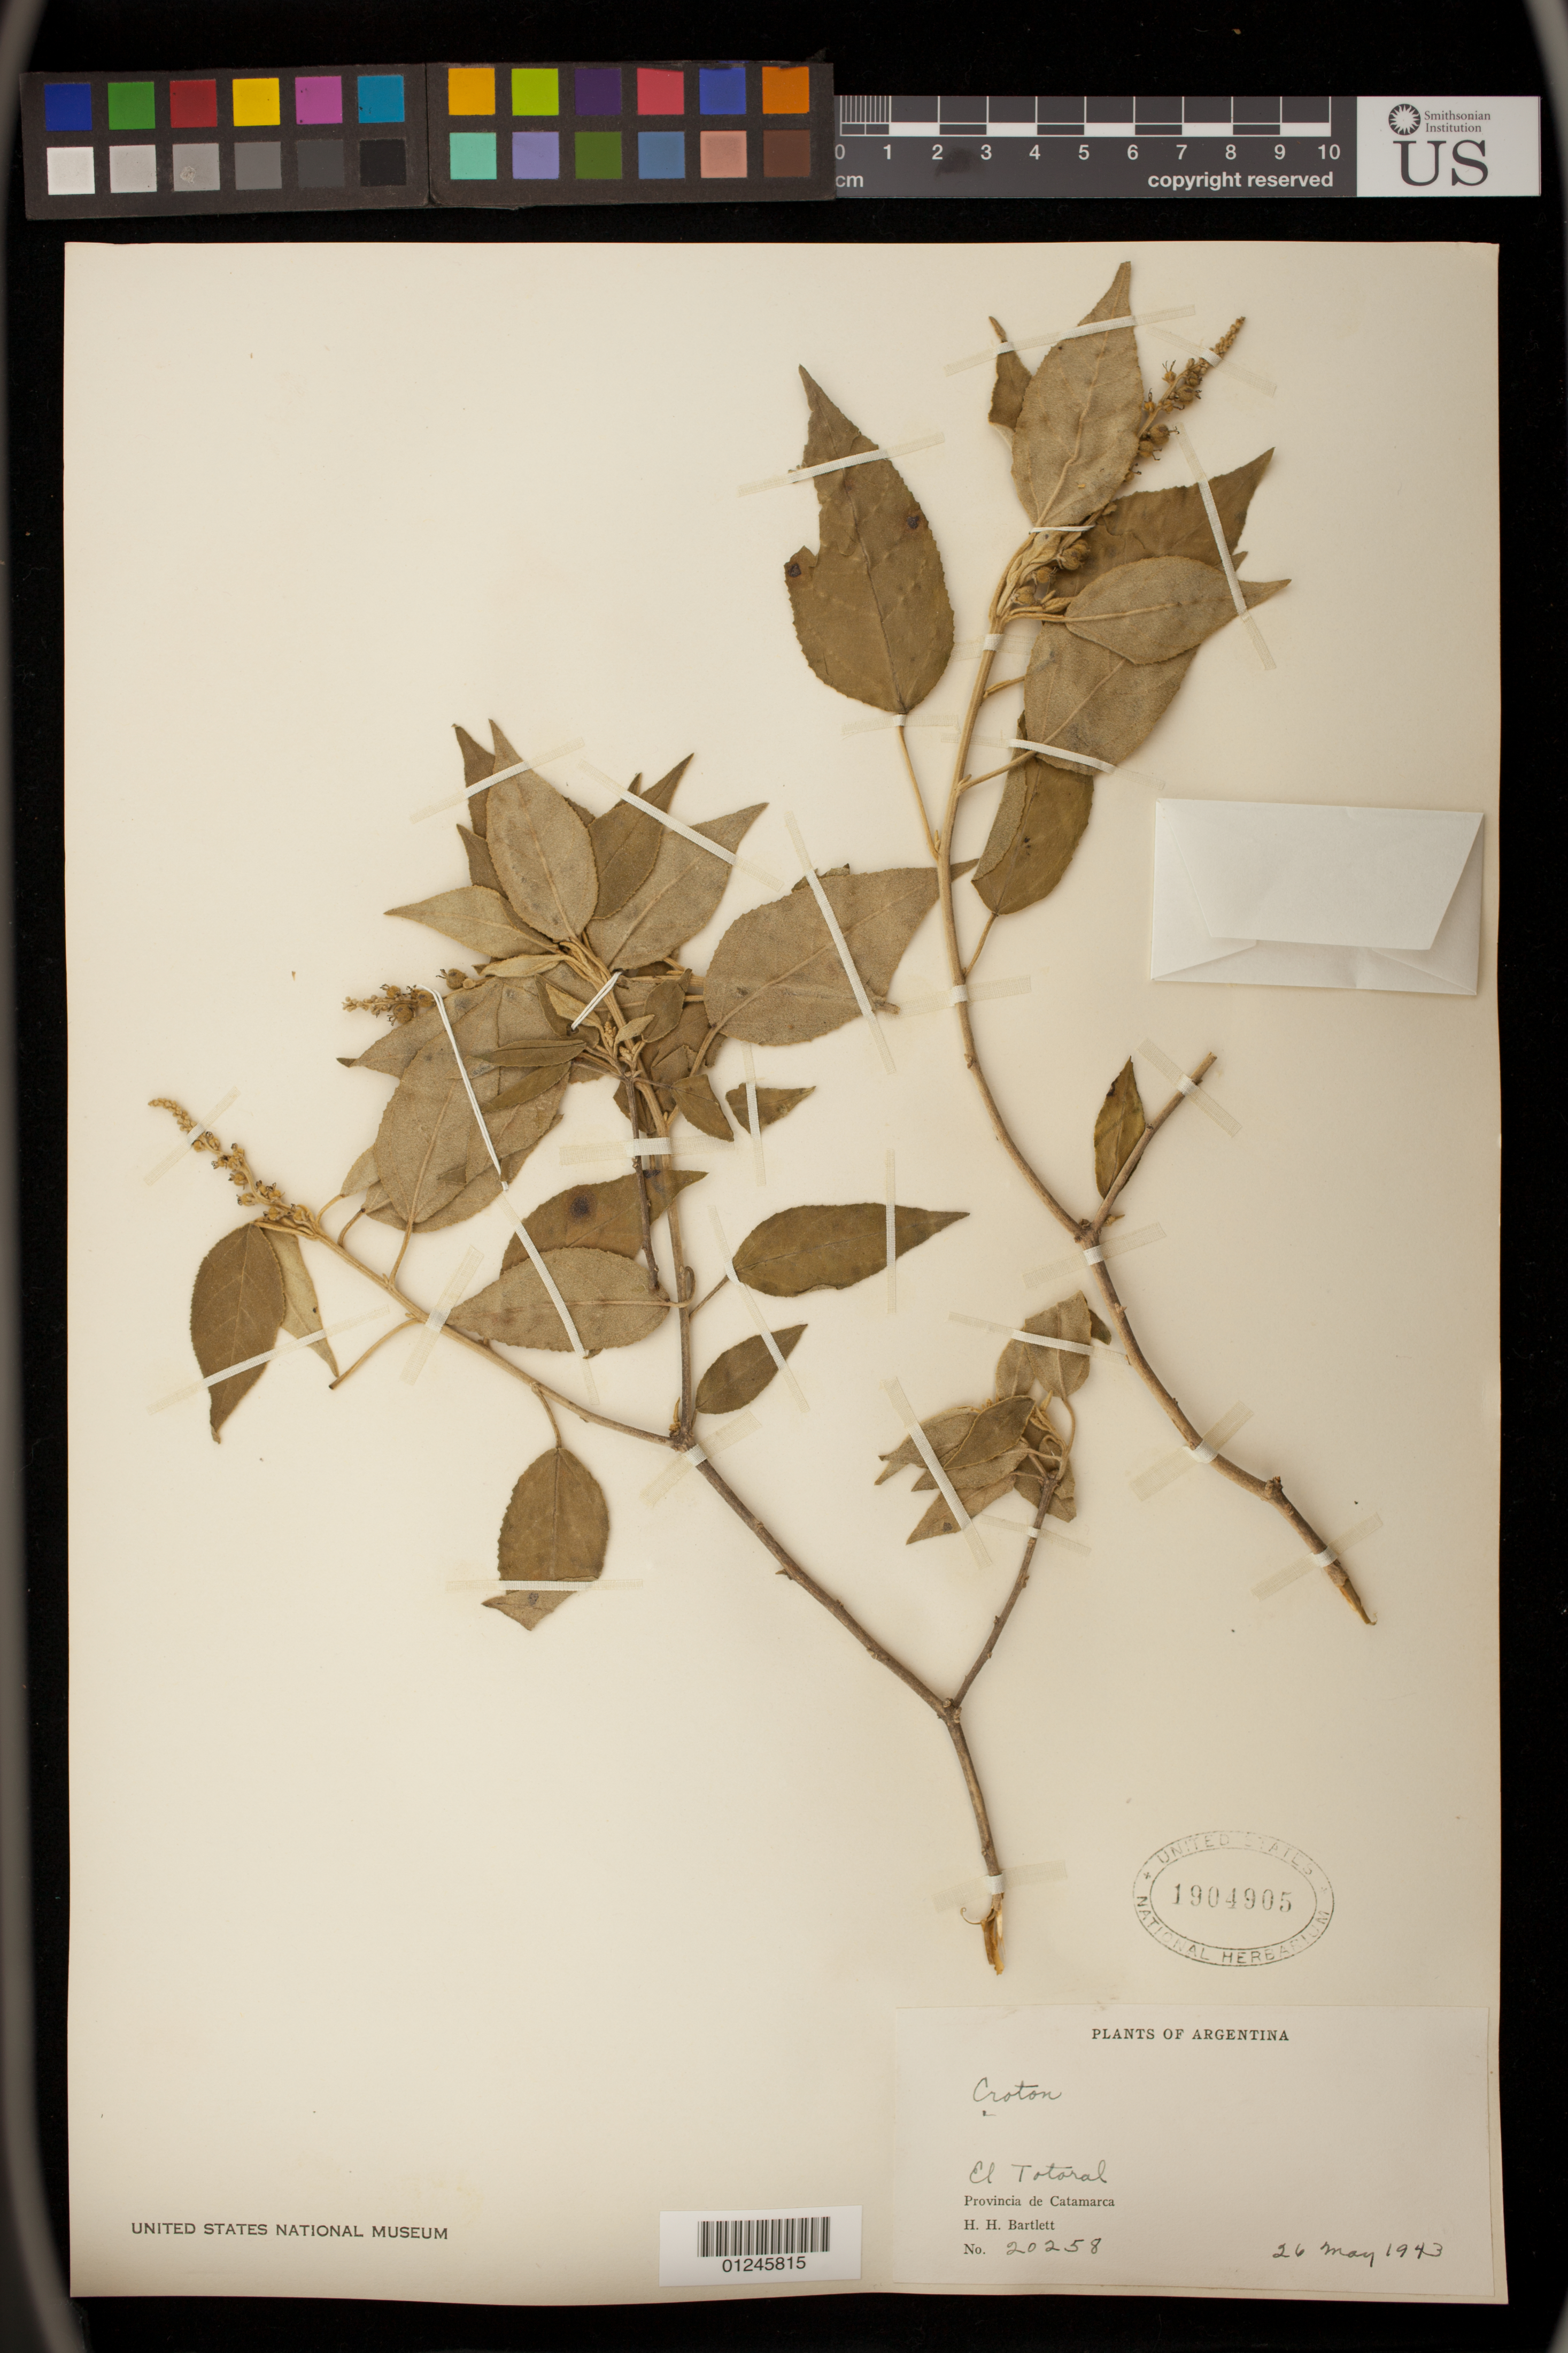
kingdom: Plantae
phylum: Tracheophyta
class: Magnoliopsida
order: Malpighiales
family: Euphorbiaceae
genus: Croton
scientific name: Croton sp.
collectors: H. H. Bartlett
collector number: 20258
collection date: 1943-05-26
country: Argentina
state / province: Catamarca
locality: El Totoral.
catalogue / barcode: US 1904905